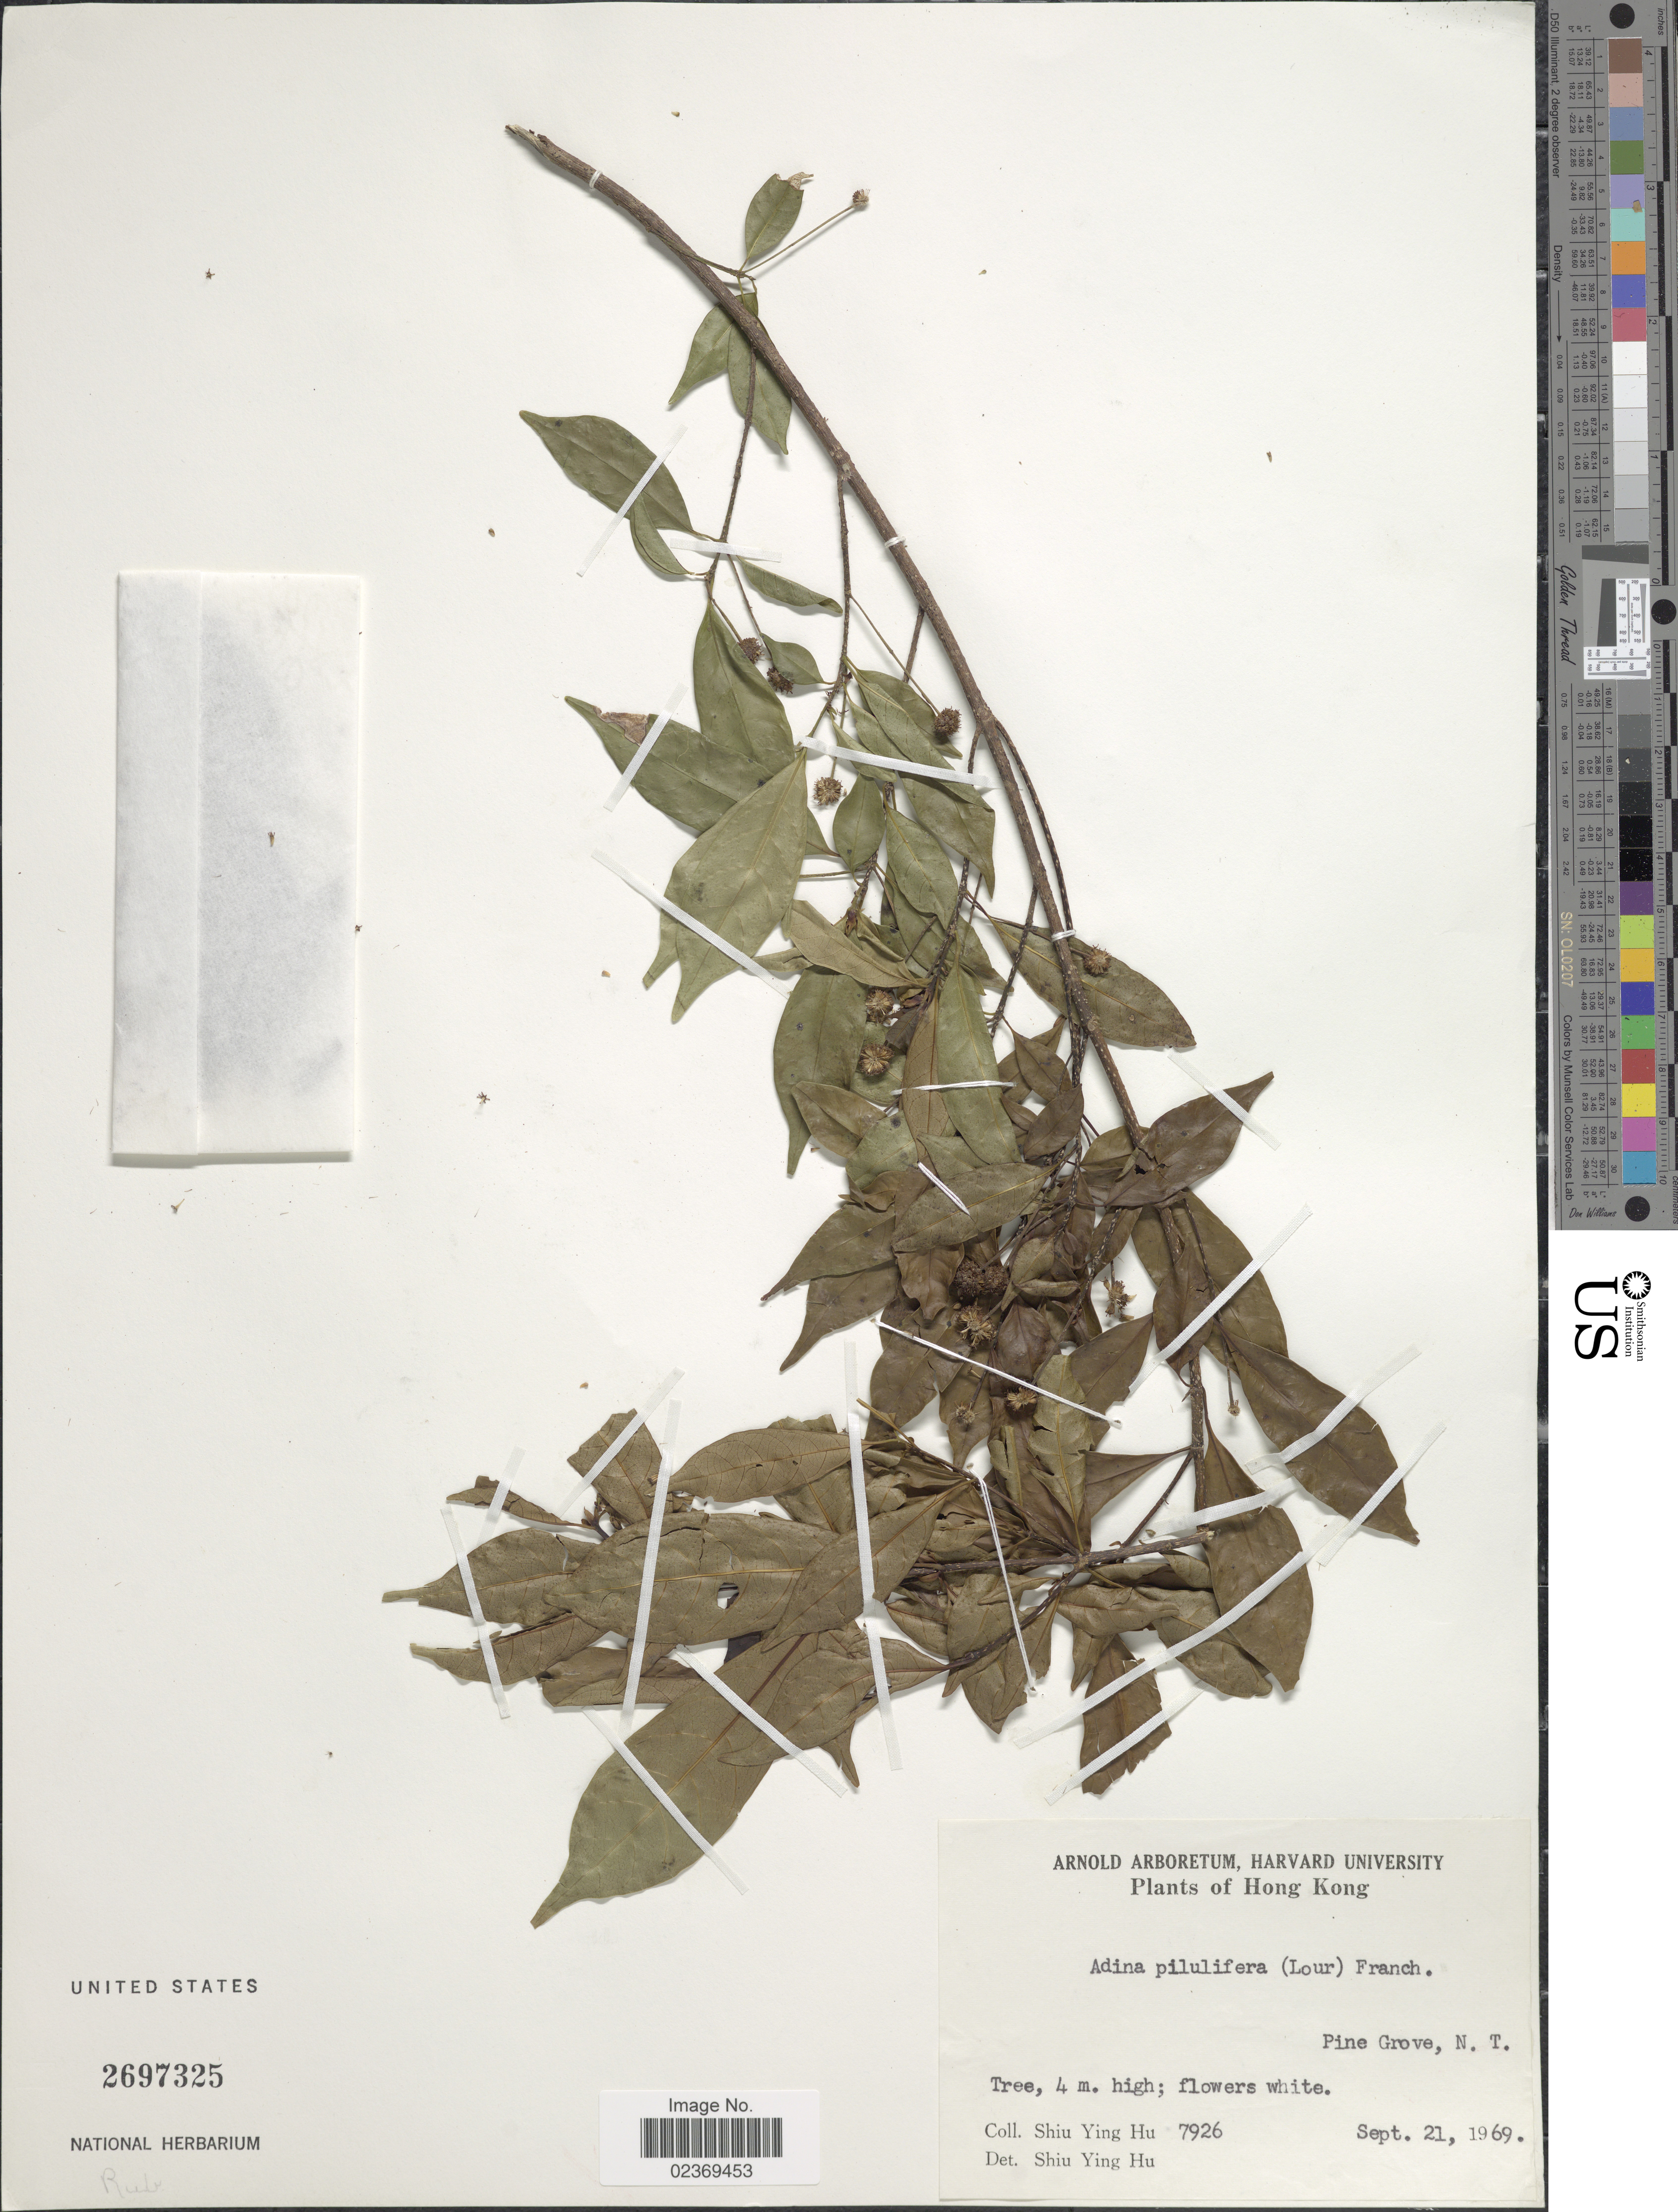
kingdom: Plantae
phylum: Tracheophyta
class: Magnoliopsida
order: Gentianales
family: Rubiaceae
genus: Adina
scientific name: Adina pilulifera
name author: (Lam.) Franch. & Drake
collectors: S. Y. Hu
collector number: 7926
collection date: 1969-09-21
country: China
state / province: Hong Kong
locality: Pine Grove, N.T.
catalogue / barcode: US 2697325